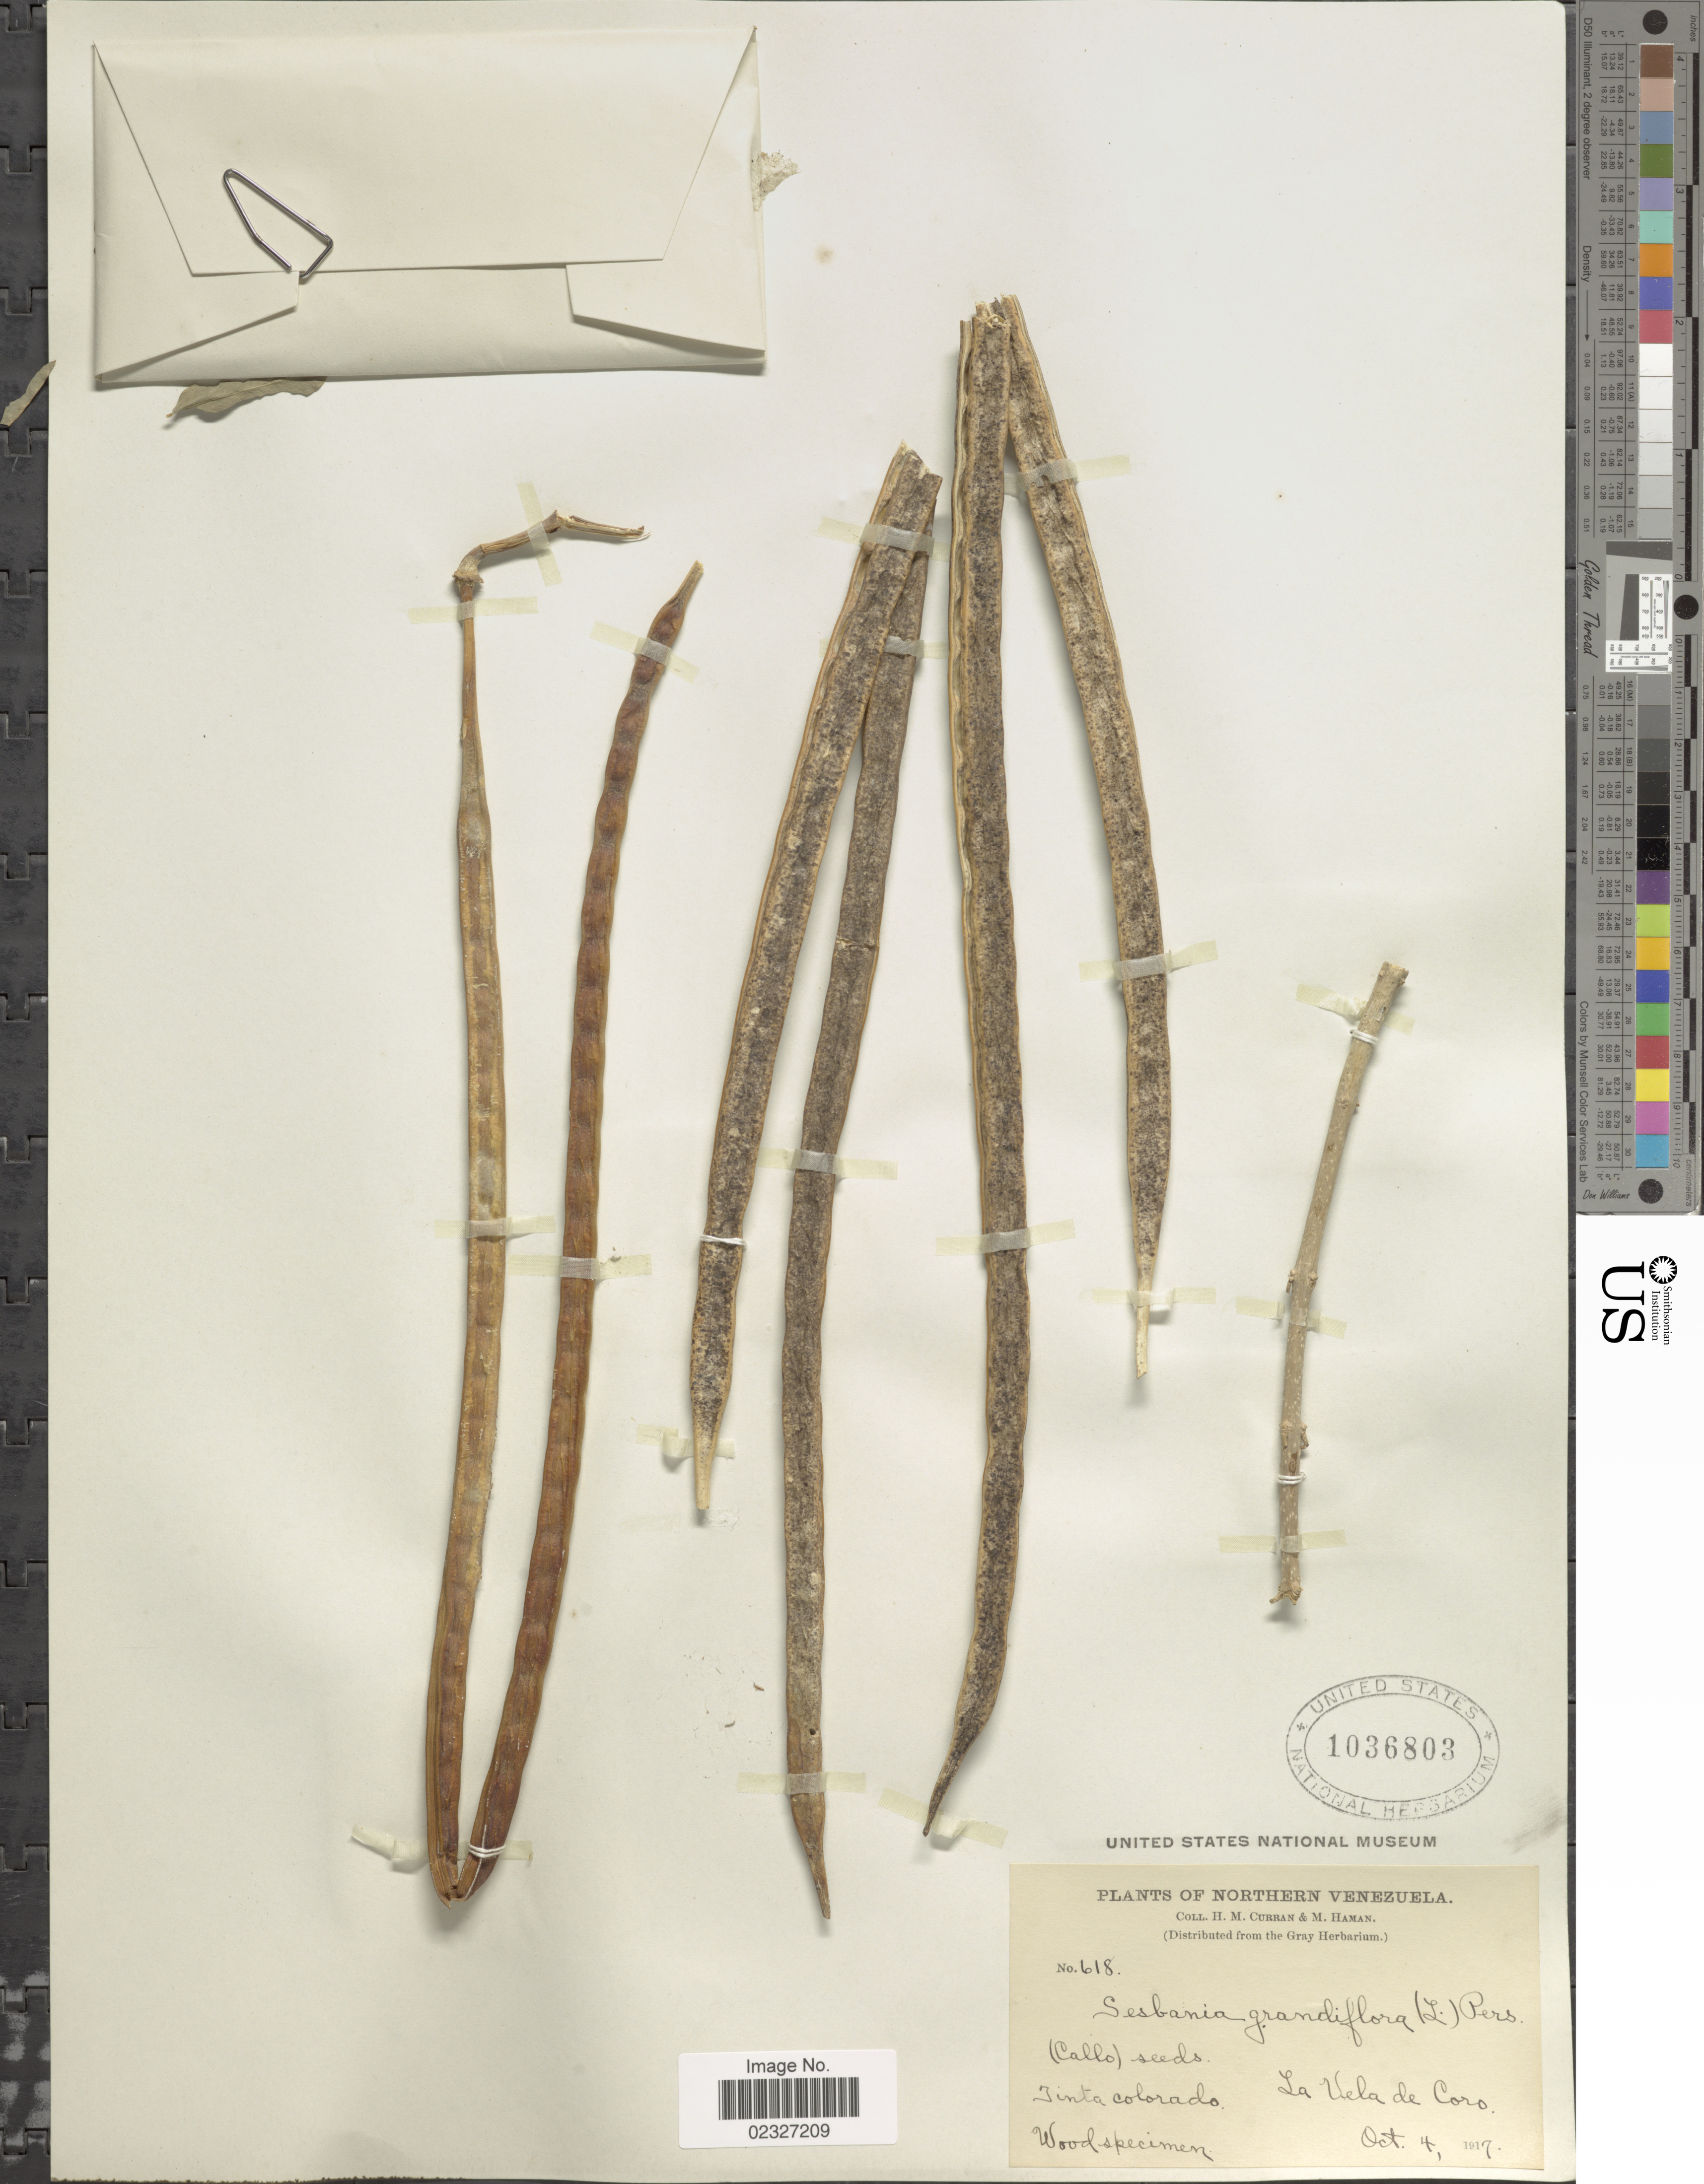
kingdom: Plantae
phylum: Tracheophyta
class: Magnoliopsida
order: Fabales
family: Fabaceae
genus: Sesbania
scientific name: Sesbania grandiflora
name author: (L.) Poir.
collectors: H. M. Curran & M. Haman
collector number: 618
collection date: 1917-10-04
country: Venezuela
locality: Northern Venezulea, Jinta colorado, La Vela de Coro, Wood specimen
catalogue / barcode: US 1036803